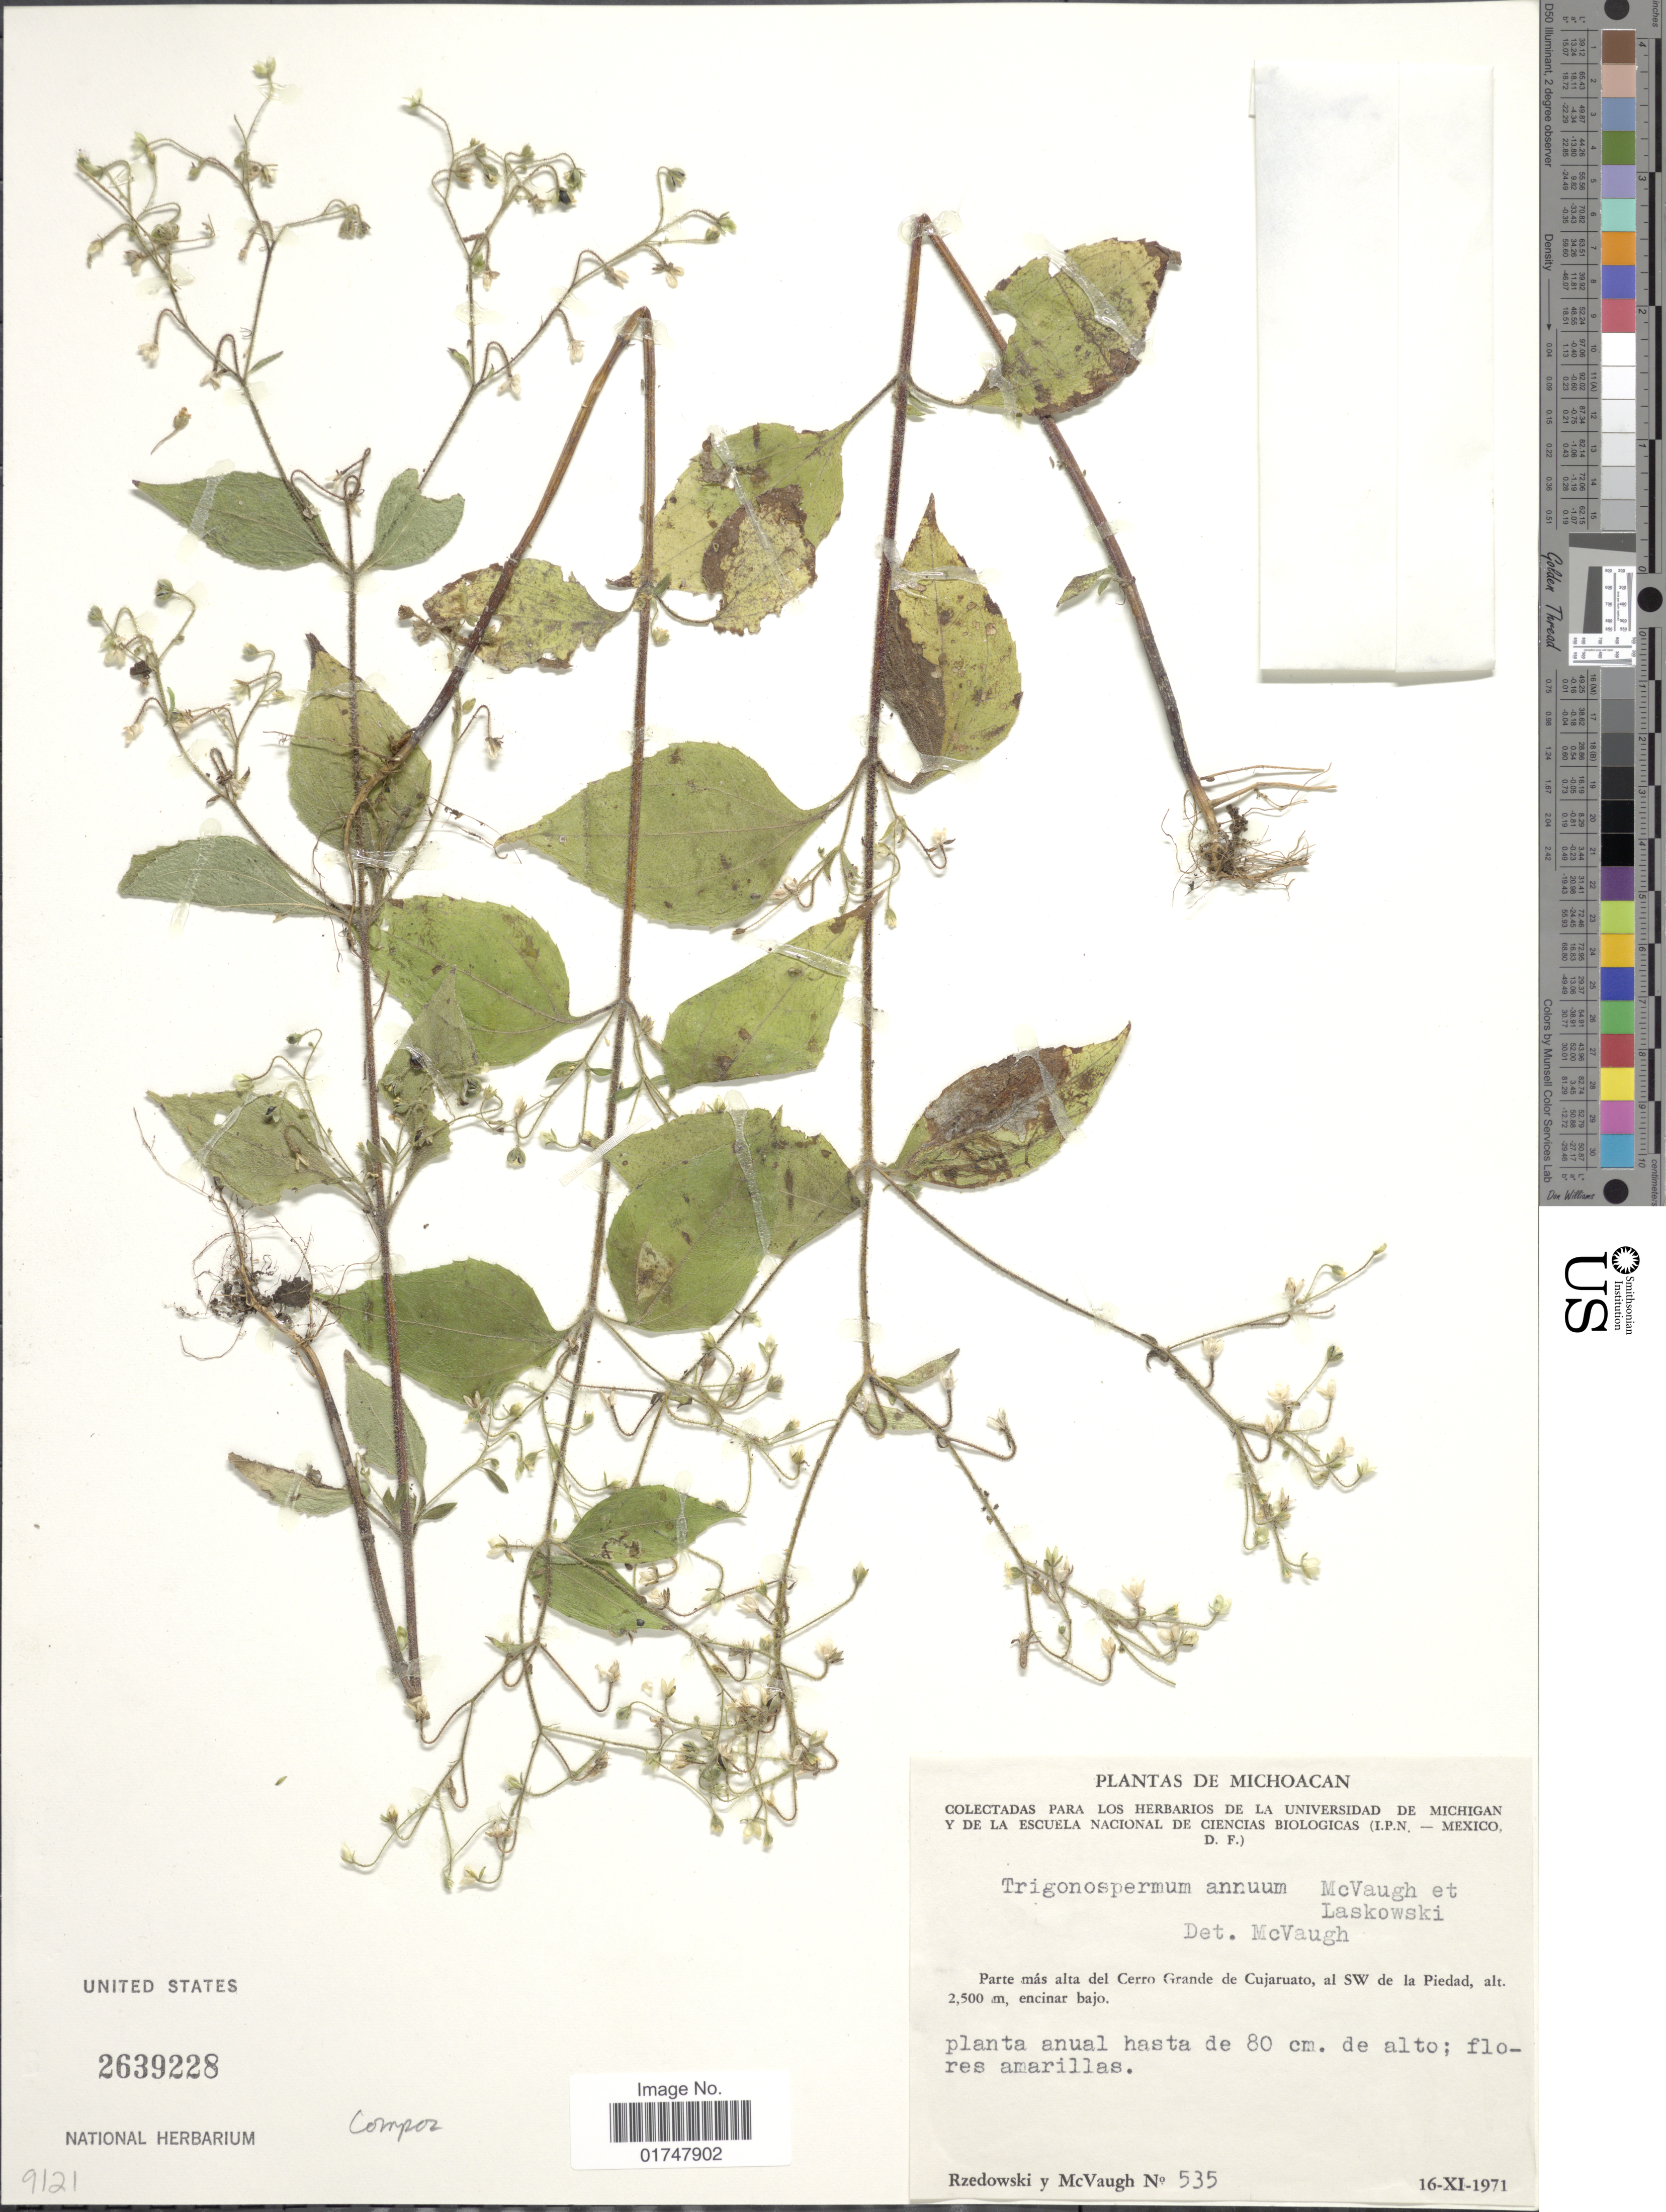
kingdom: Plantae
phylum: Tracheophyta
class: Magnoliopsida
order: Asterales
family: Asteraceae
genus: Trigonospermum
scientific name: Trigonospermum annuum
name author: McVaugh & Laskowski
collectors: Rzedowski, -- & R. McVaugh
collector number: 535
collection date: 1971-06-16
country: Mexico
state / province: Michoacán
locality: Parte mas alta del Cerro Grande de Cujaruato, al SW de la Piedad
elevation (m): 2500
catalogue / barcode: US 2639228